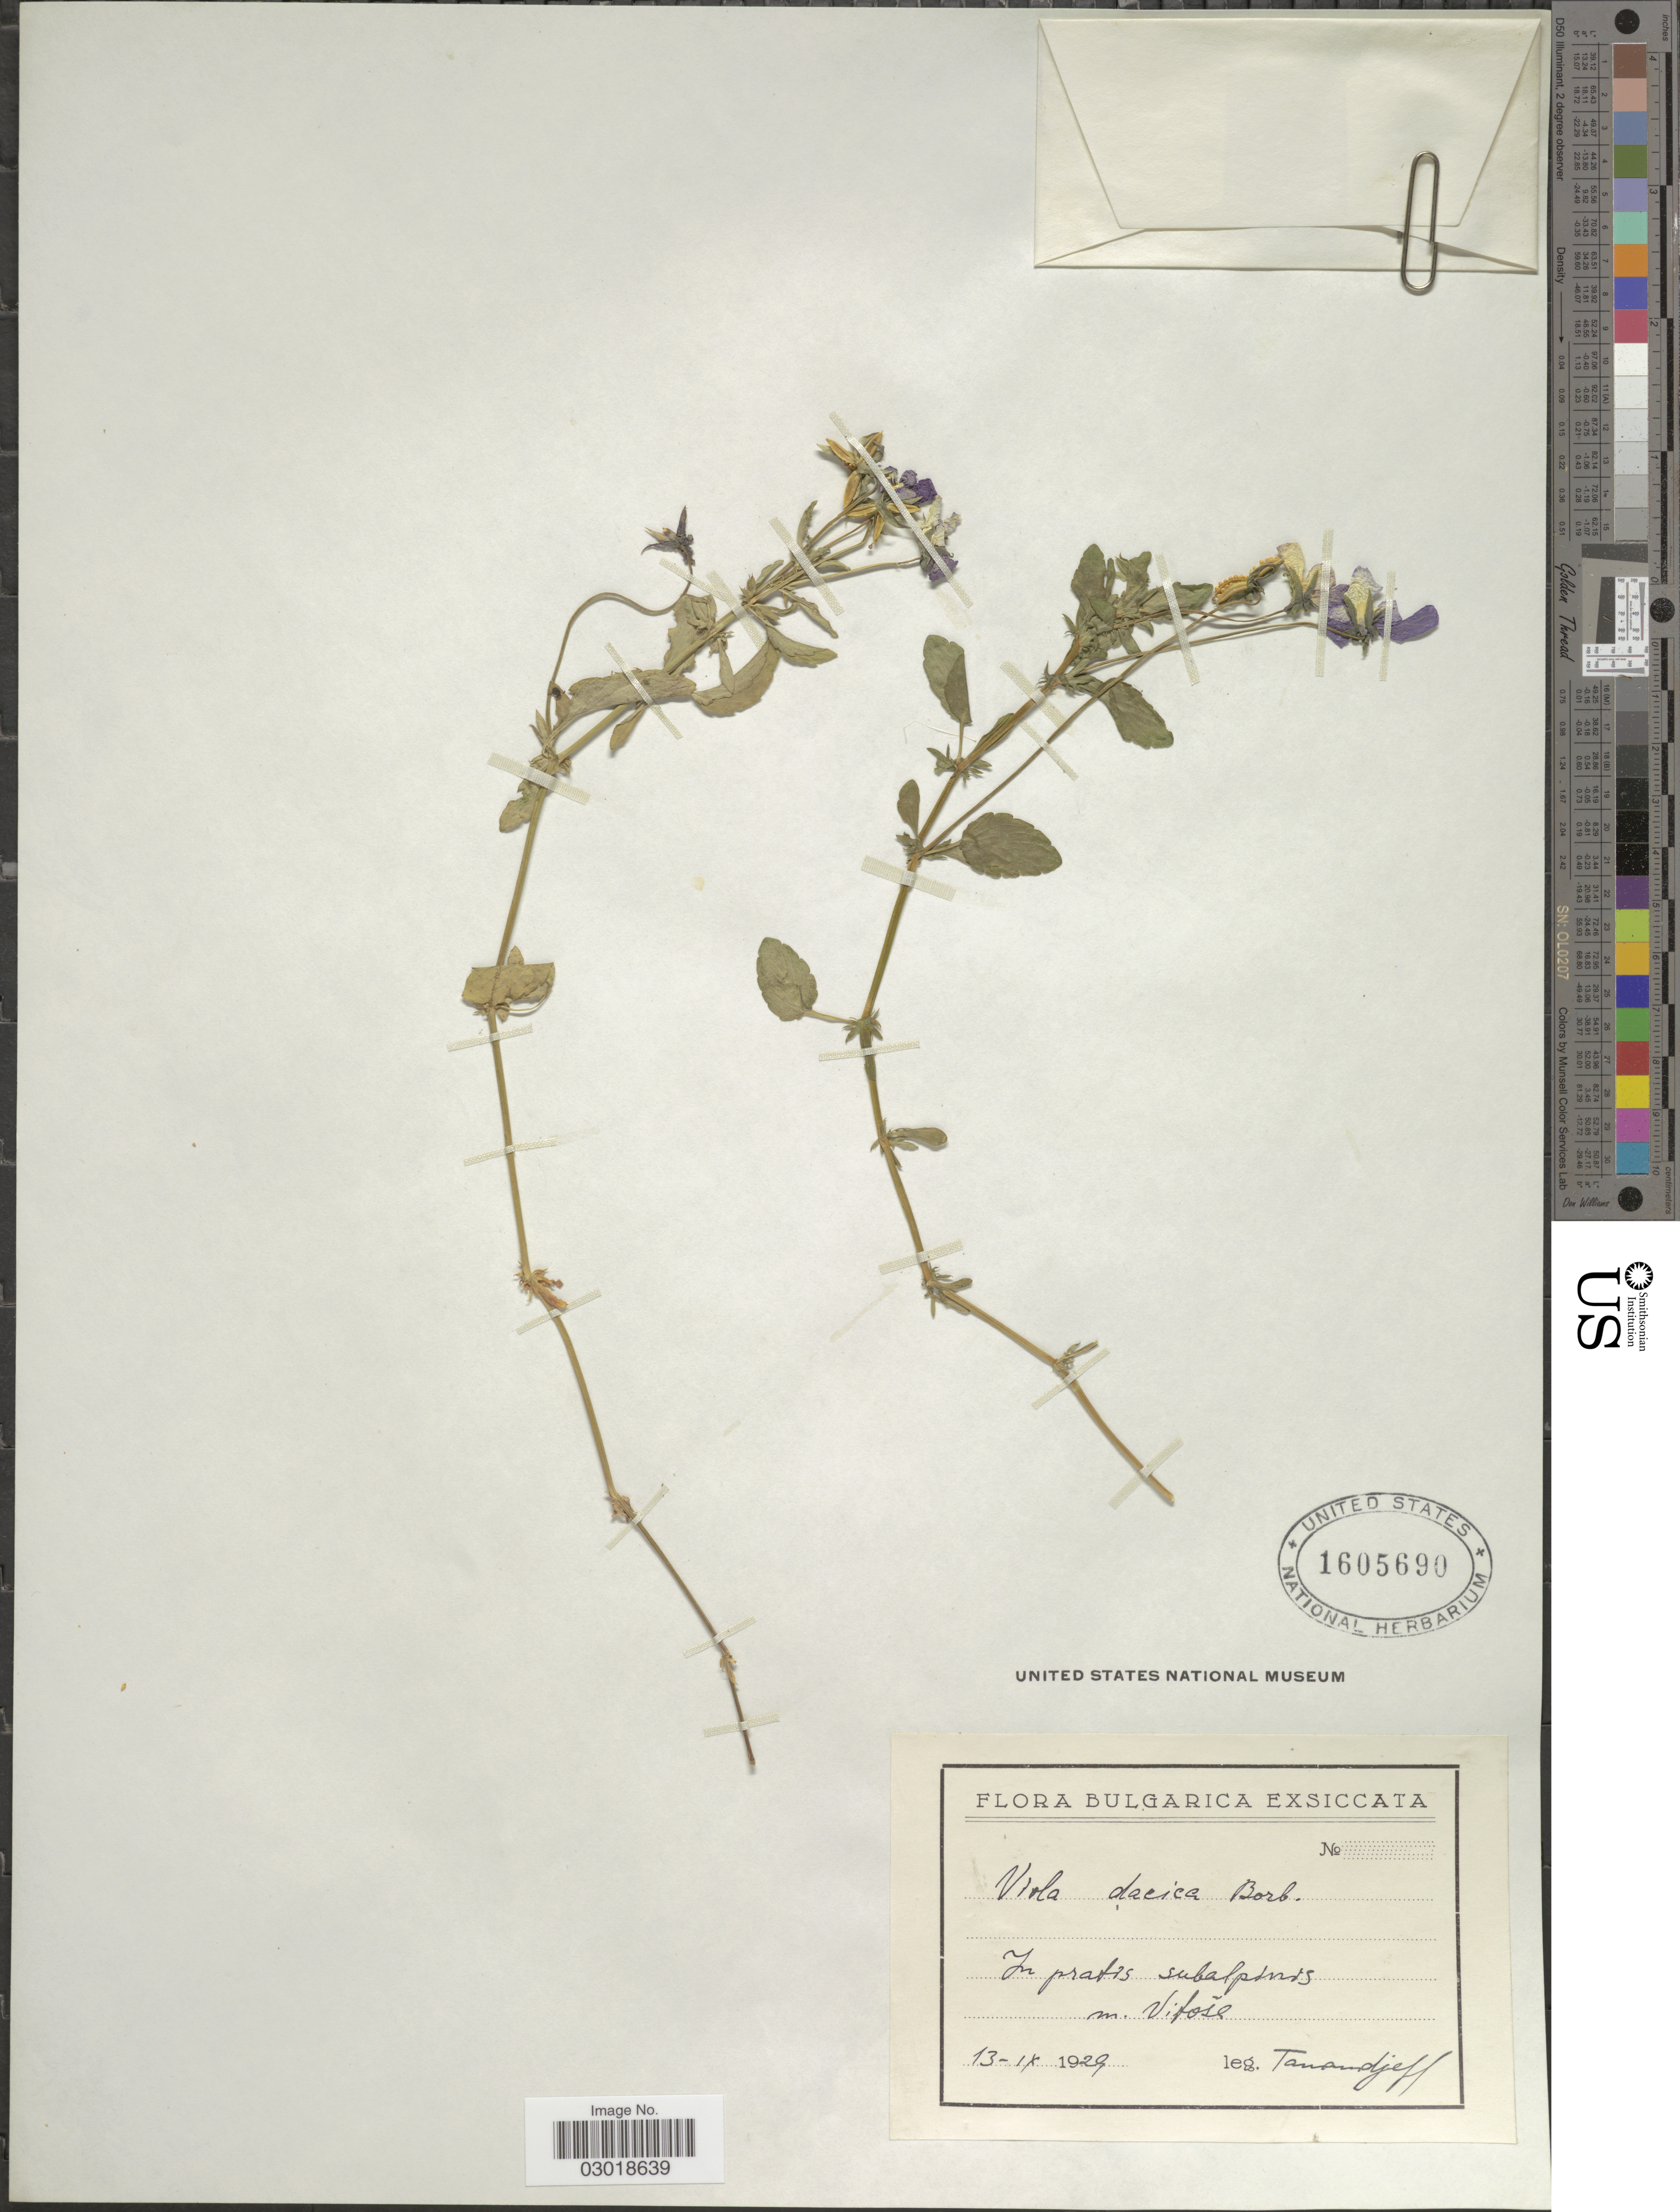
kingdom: Plantae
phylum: Tracheophyta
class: Magnoliopsida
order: Malpighiales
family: Violaceae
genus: Viola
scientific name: Viola dacica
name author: Borbás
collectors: -. Tamandjeff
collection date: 1929-09-13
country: Bulgaria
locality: Bulgarica. In pratis subalponds m. Vifose.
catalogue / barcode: US 1605690